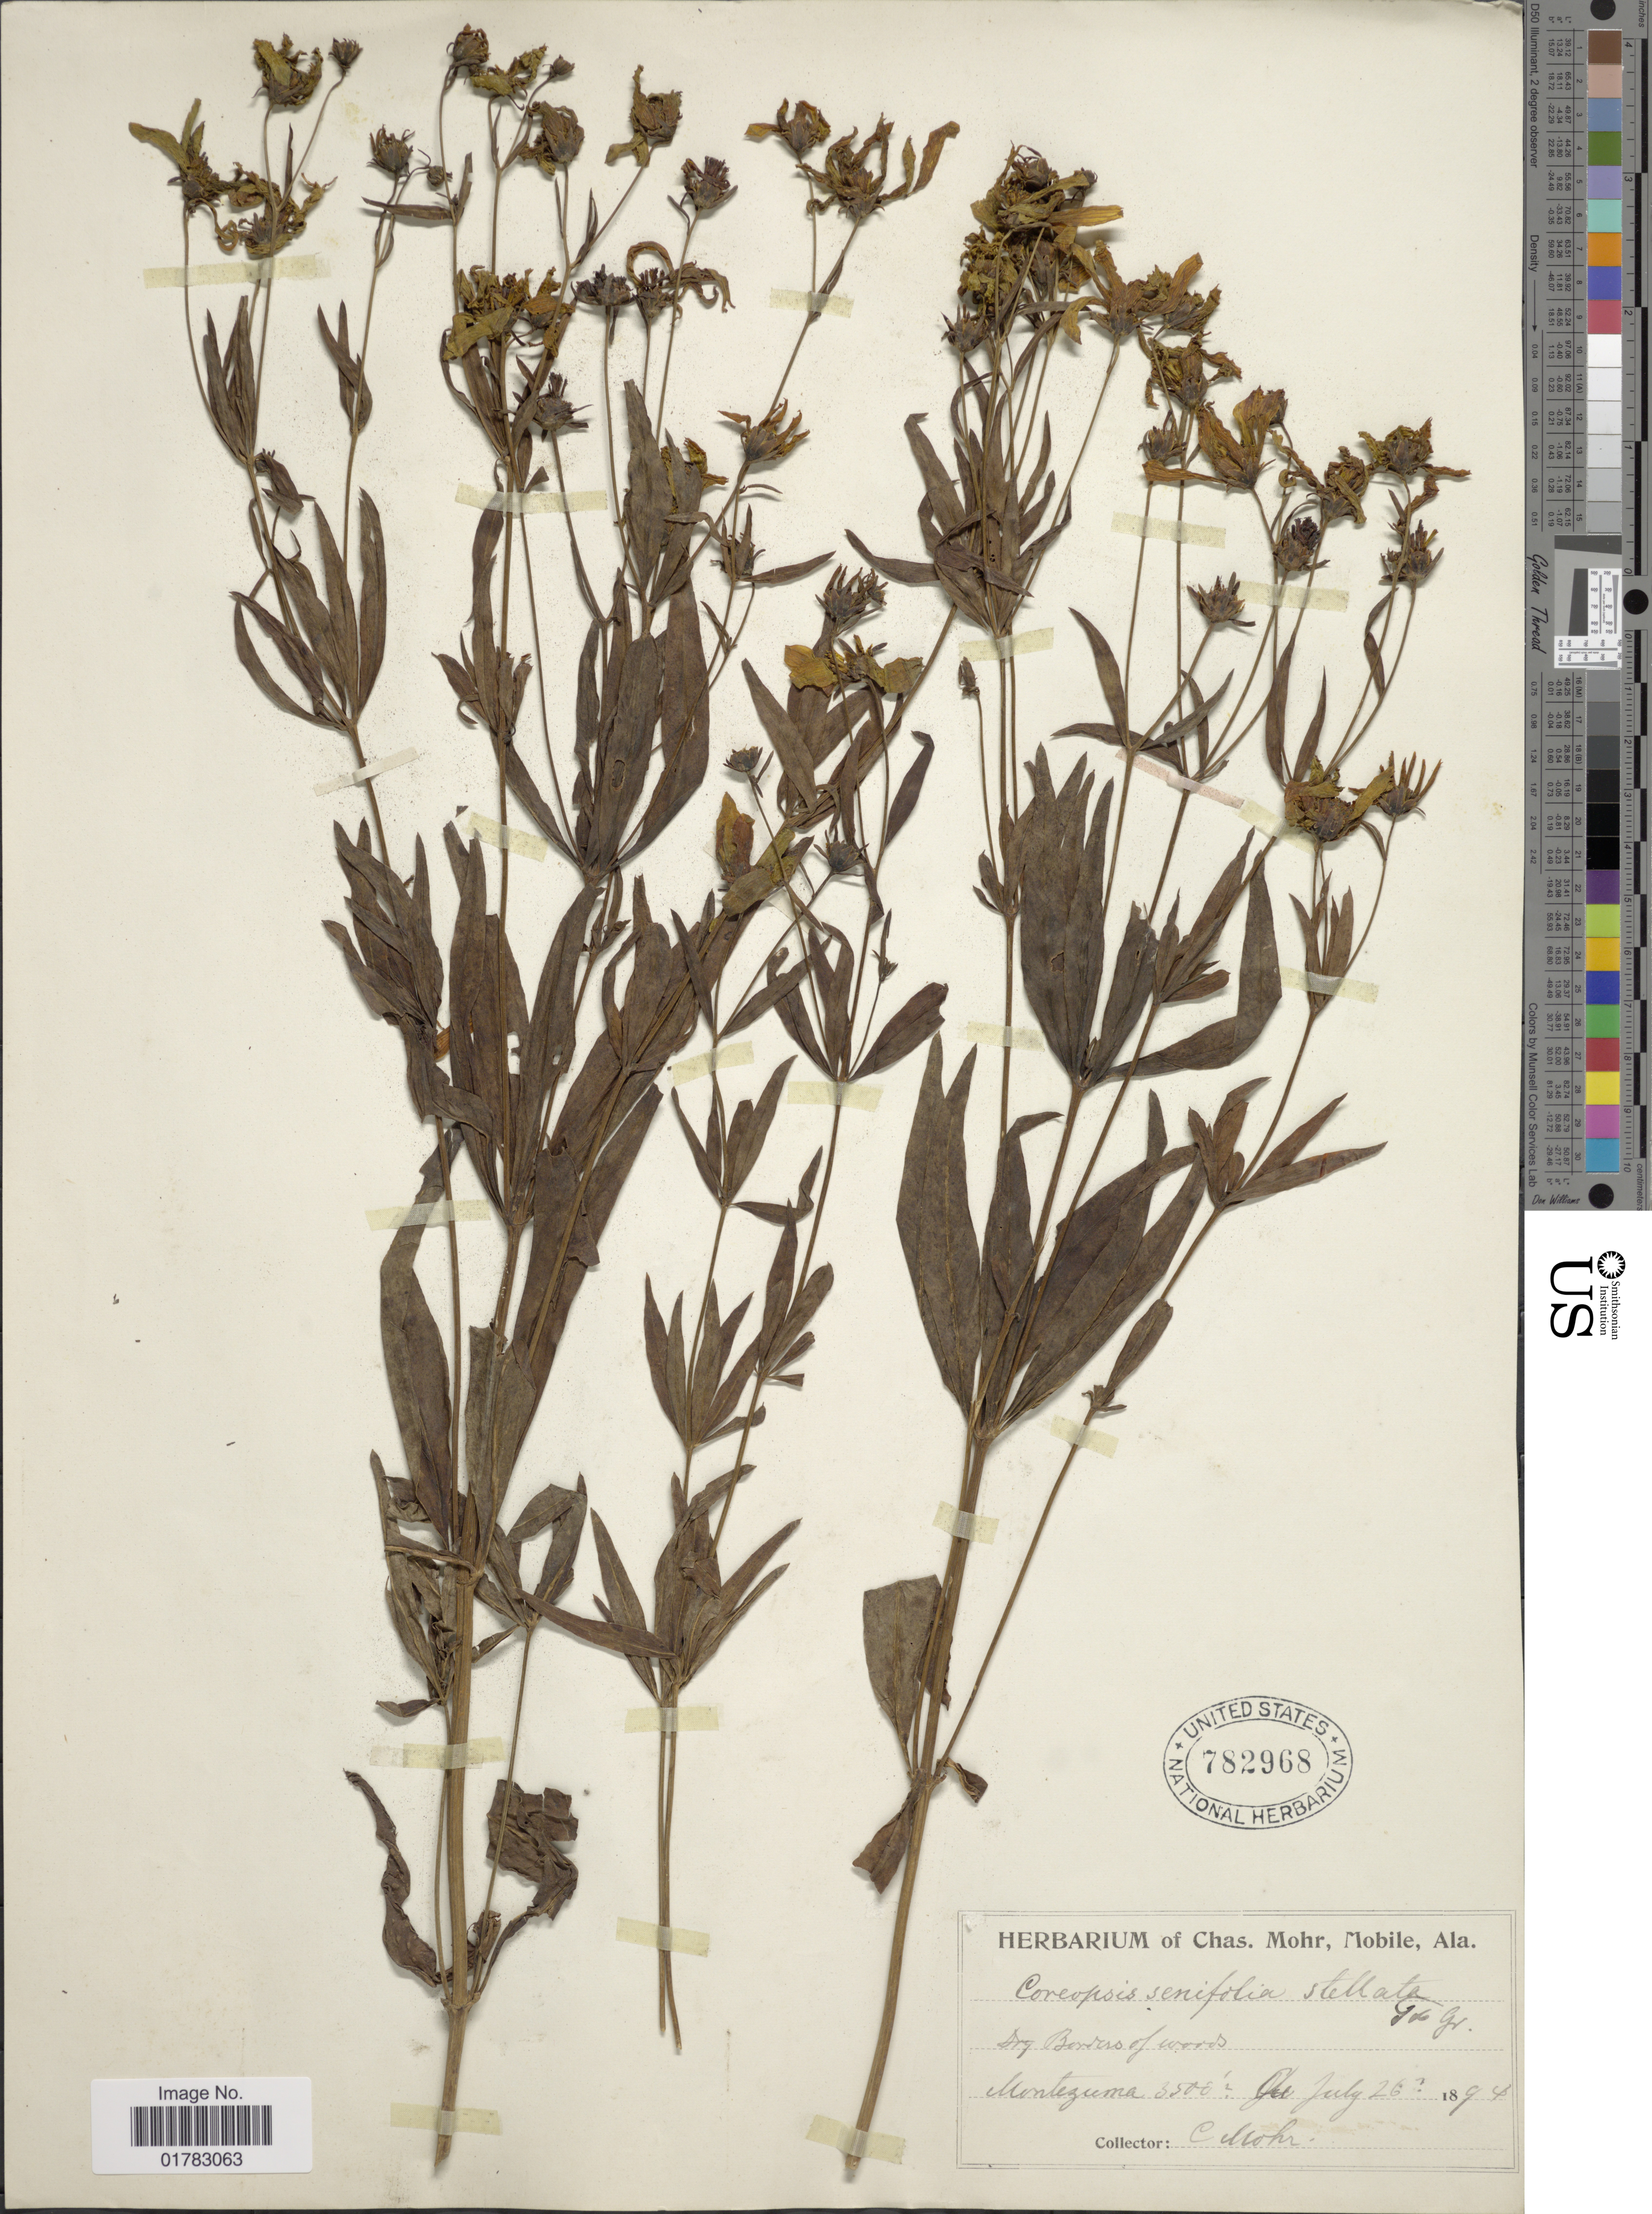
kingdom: Plantae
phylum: Tracheophyta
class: Magnoliopsida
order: Asterales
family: Asteraceae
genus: Coreopsis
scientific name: Coreopsis major var. stellata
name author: (Nutt.) Torr. & A. Gray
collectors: C. T. Mohr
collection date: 1894-07-26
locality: Montezuma, border of woods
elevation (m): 1067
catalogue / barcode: US 782968